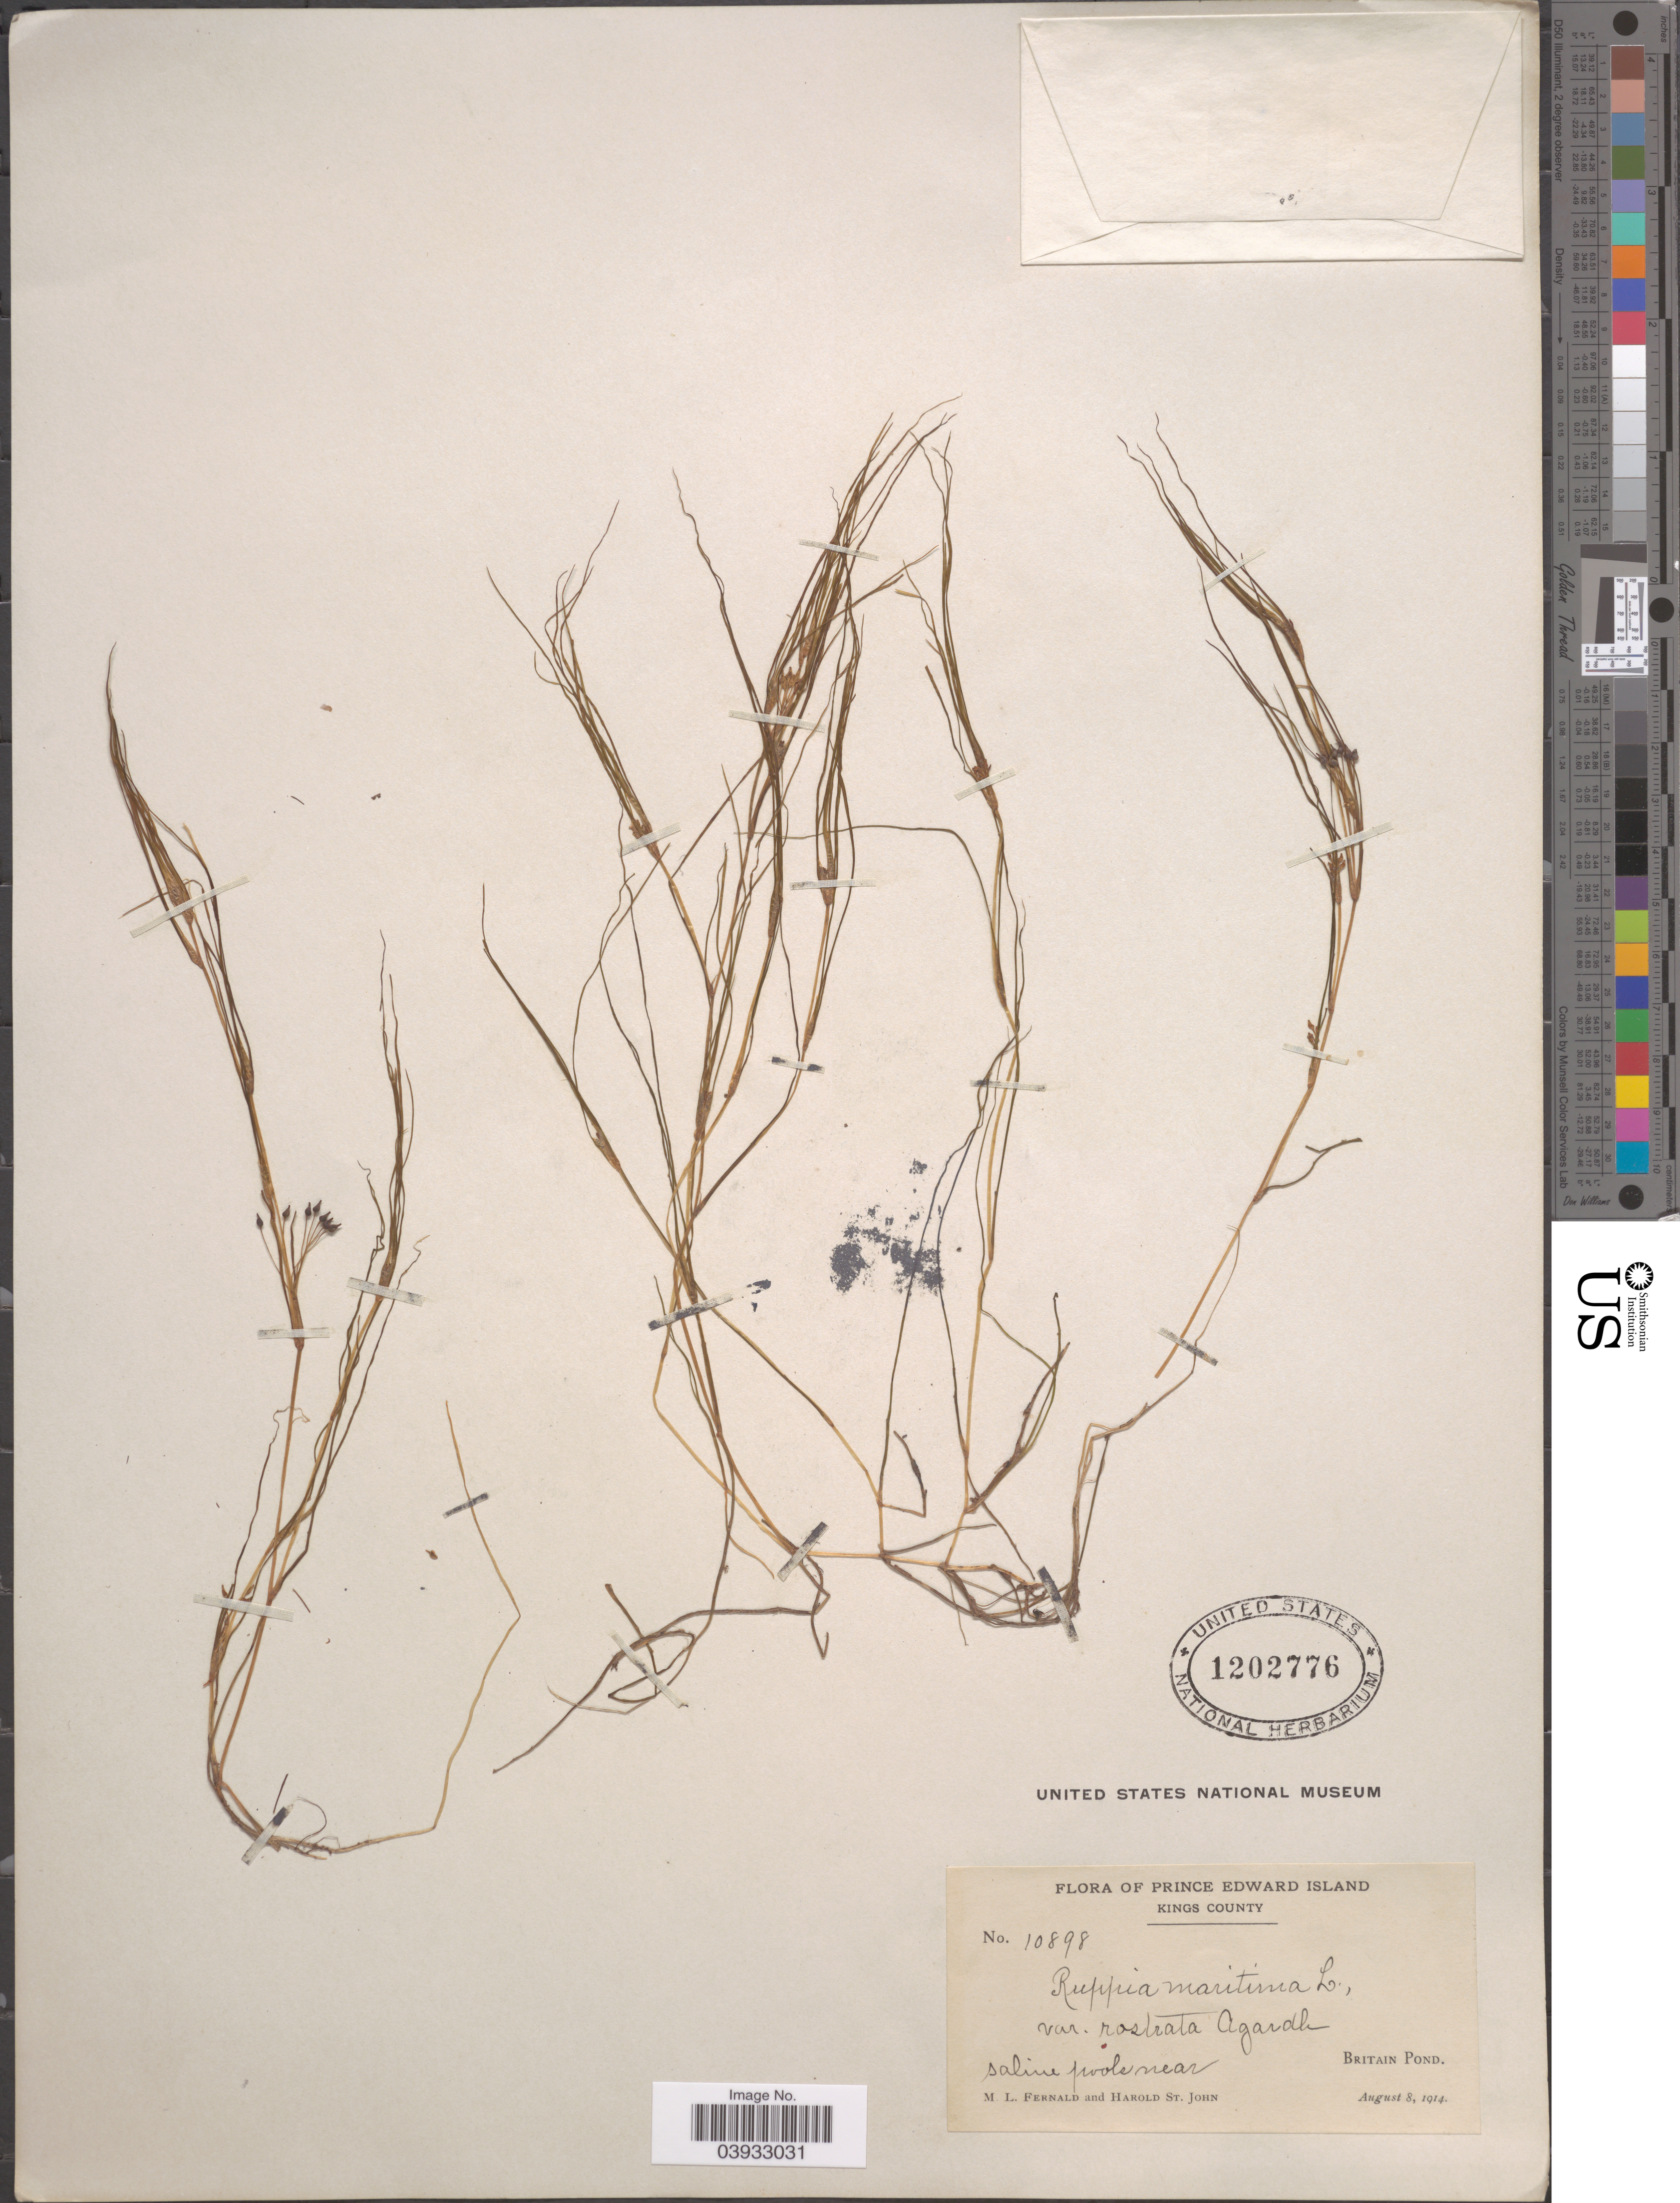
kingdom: Plantae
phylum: Tracheophyta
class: Liliopsida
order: Alismatales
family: Ruppiaceae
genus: Ruppia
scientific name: Ruppia maritima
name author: L.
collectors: M. L. Fernald & H. St. John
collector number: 10898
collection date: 1914-08-08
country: Canada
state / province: Prince Edward Island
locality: Kings County. Near Britain Pond.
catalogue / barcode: US 1202776